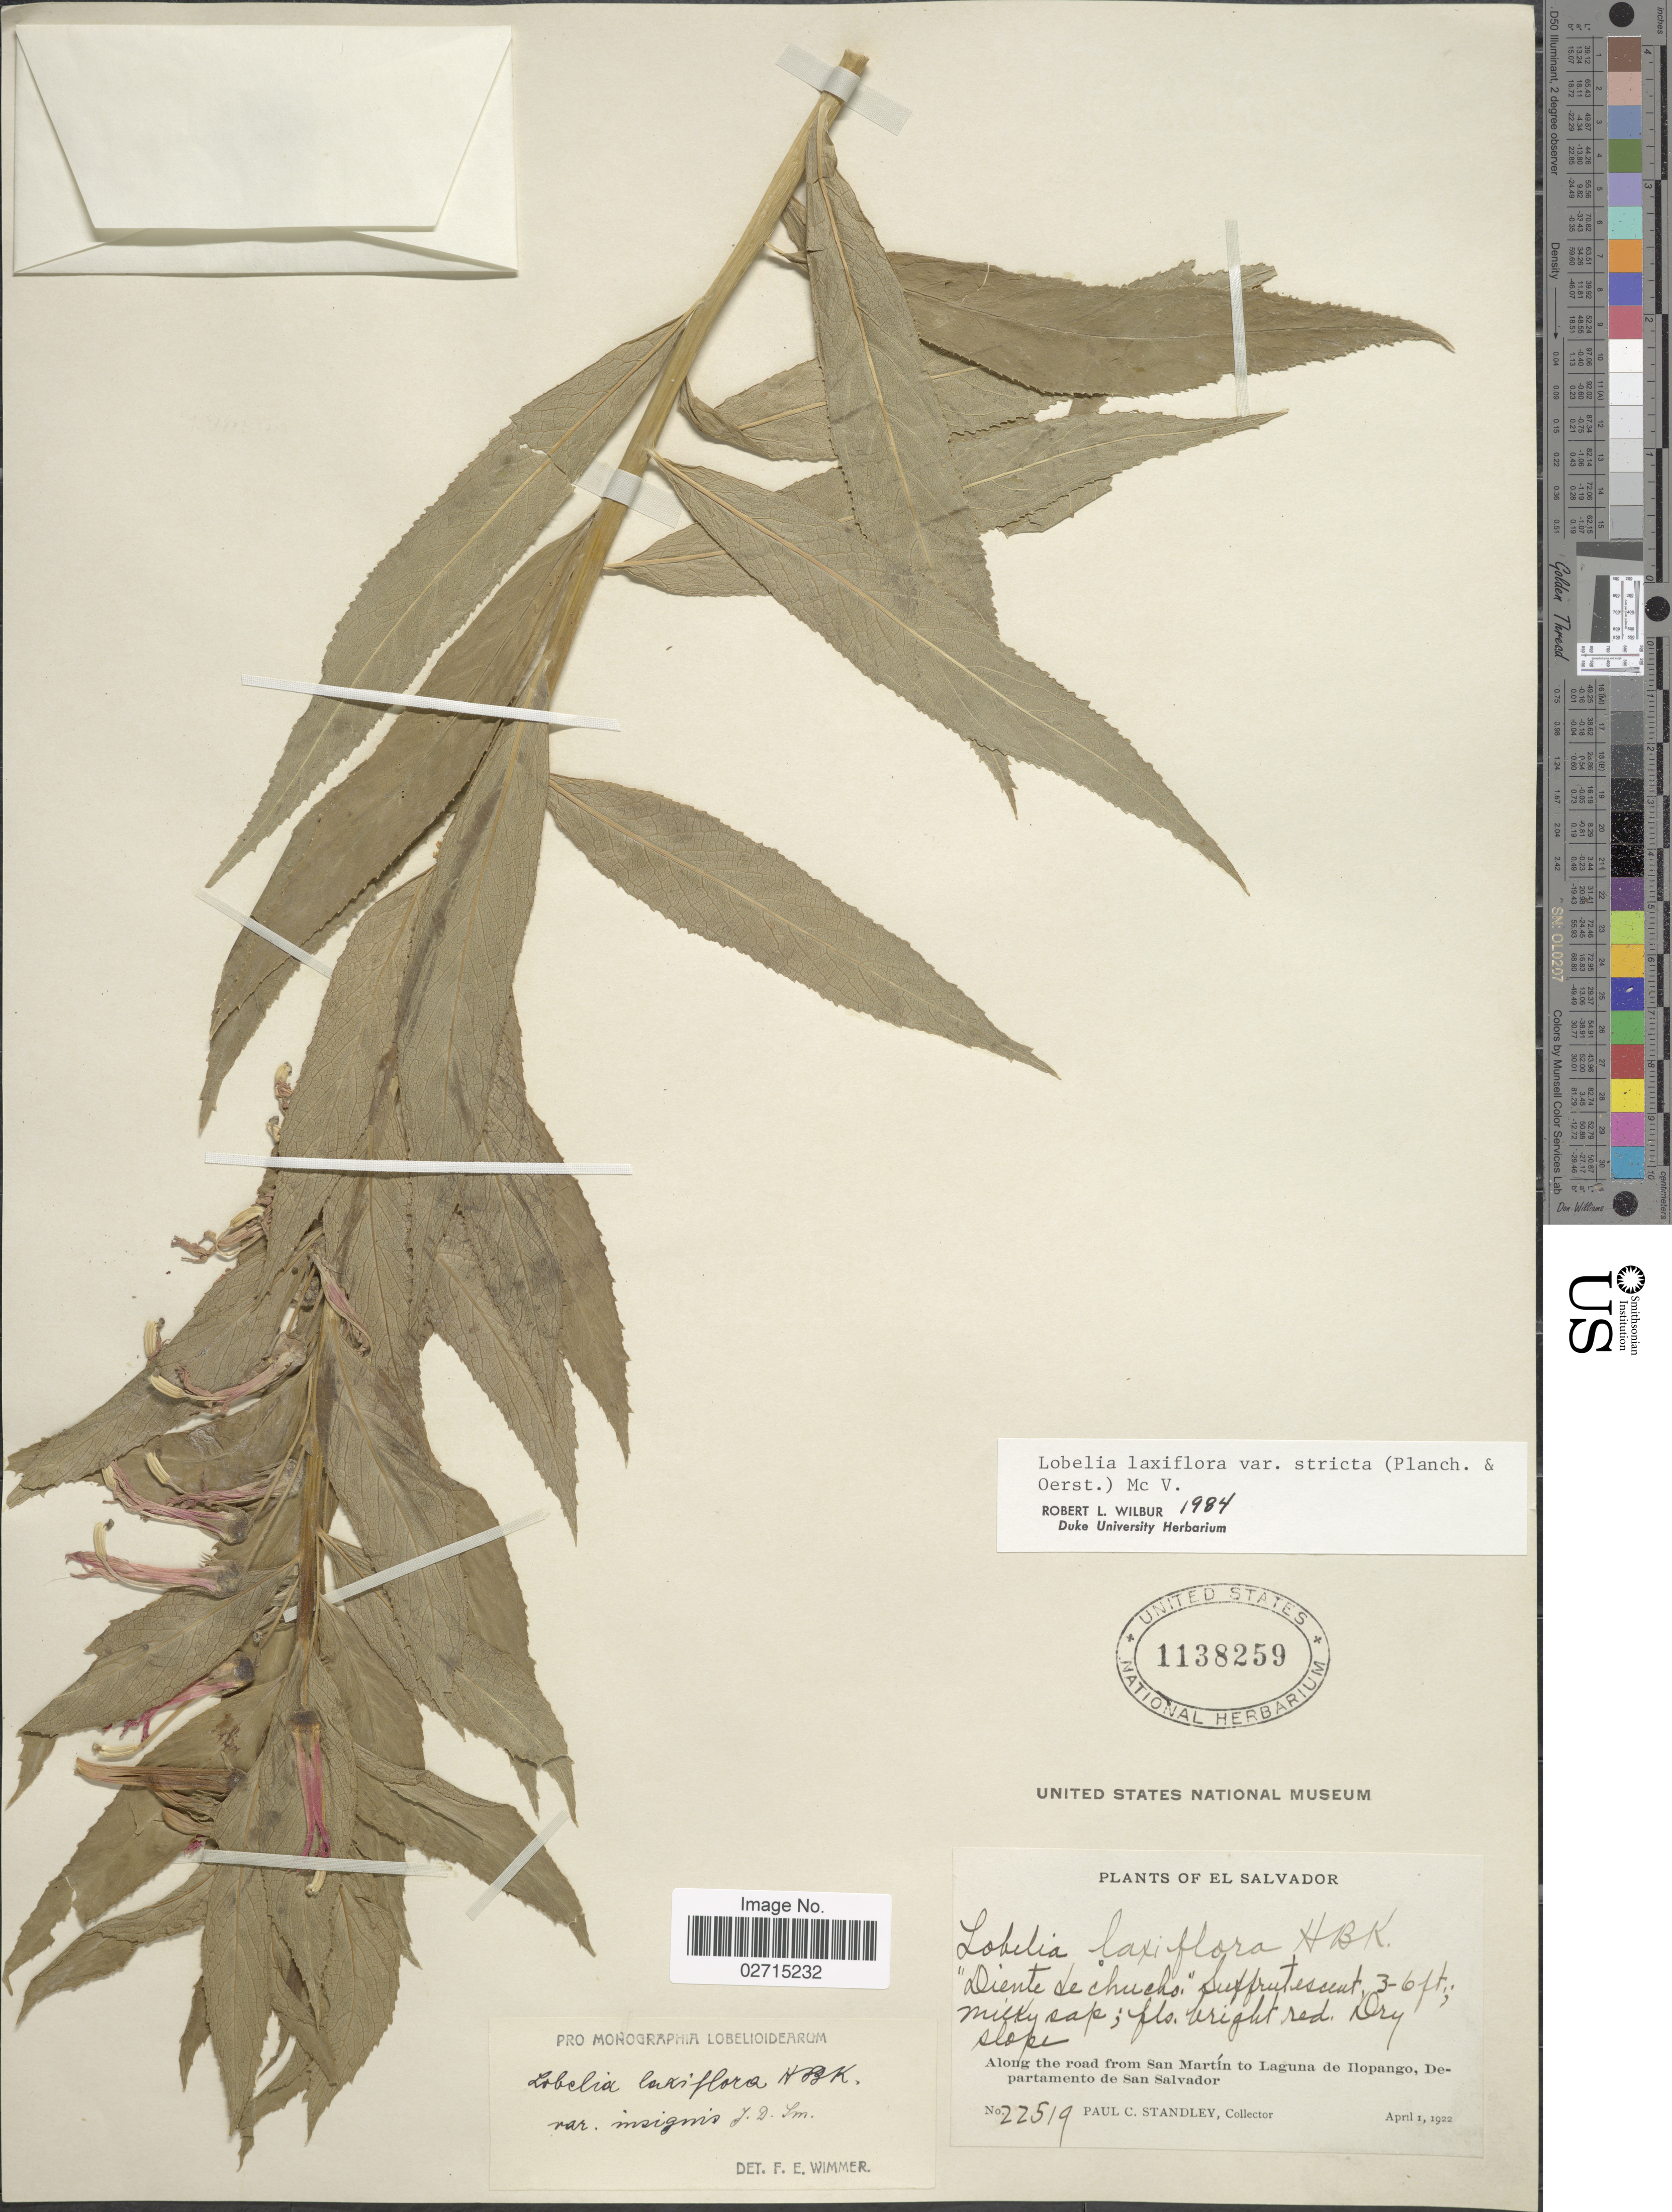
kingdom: Plantae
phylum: Tracheophyta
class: Magnoliopsida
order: Asterales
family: Campanulaceae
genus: Lobelia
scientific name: Lobelia laxiflora var. stricta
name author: (Planch. & Oerst.) McVaugh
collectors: P. C. Standley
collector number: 22519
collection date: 1922-04-01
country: El Salvador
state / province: San Salvador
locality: Dry slope, Along the road from San Martín to Laguna de Ilopango, Departamento de San Salavador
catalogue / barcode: US 1138259